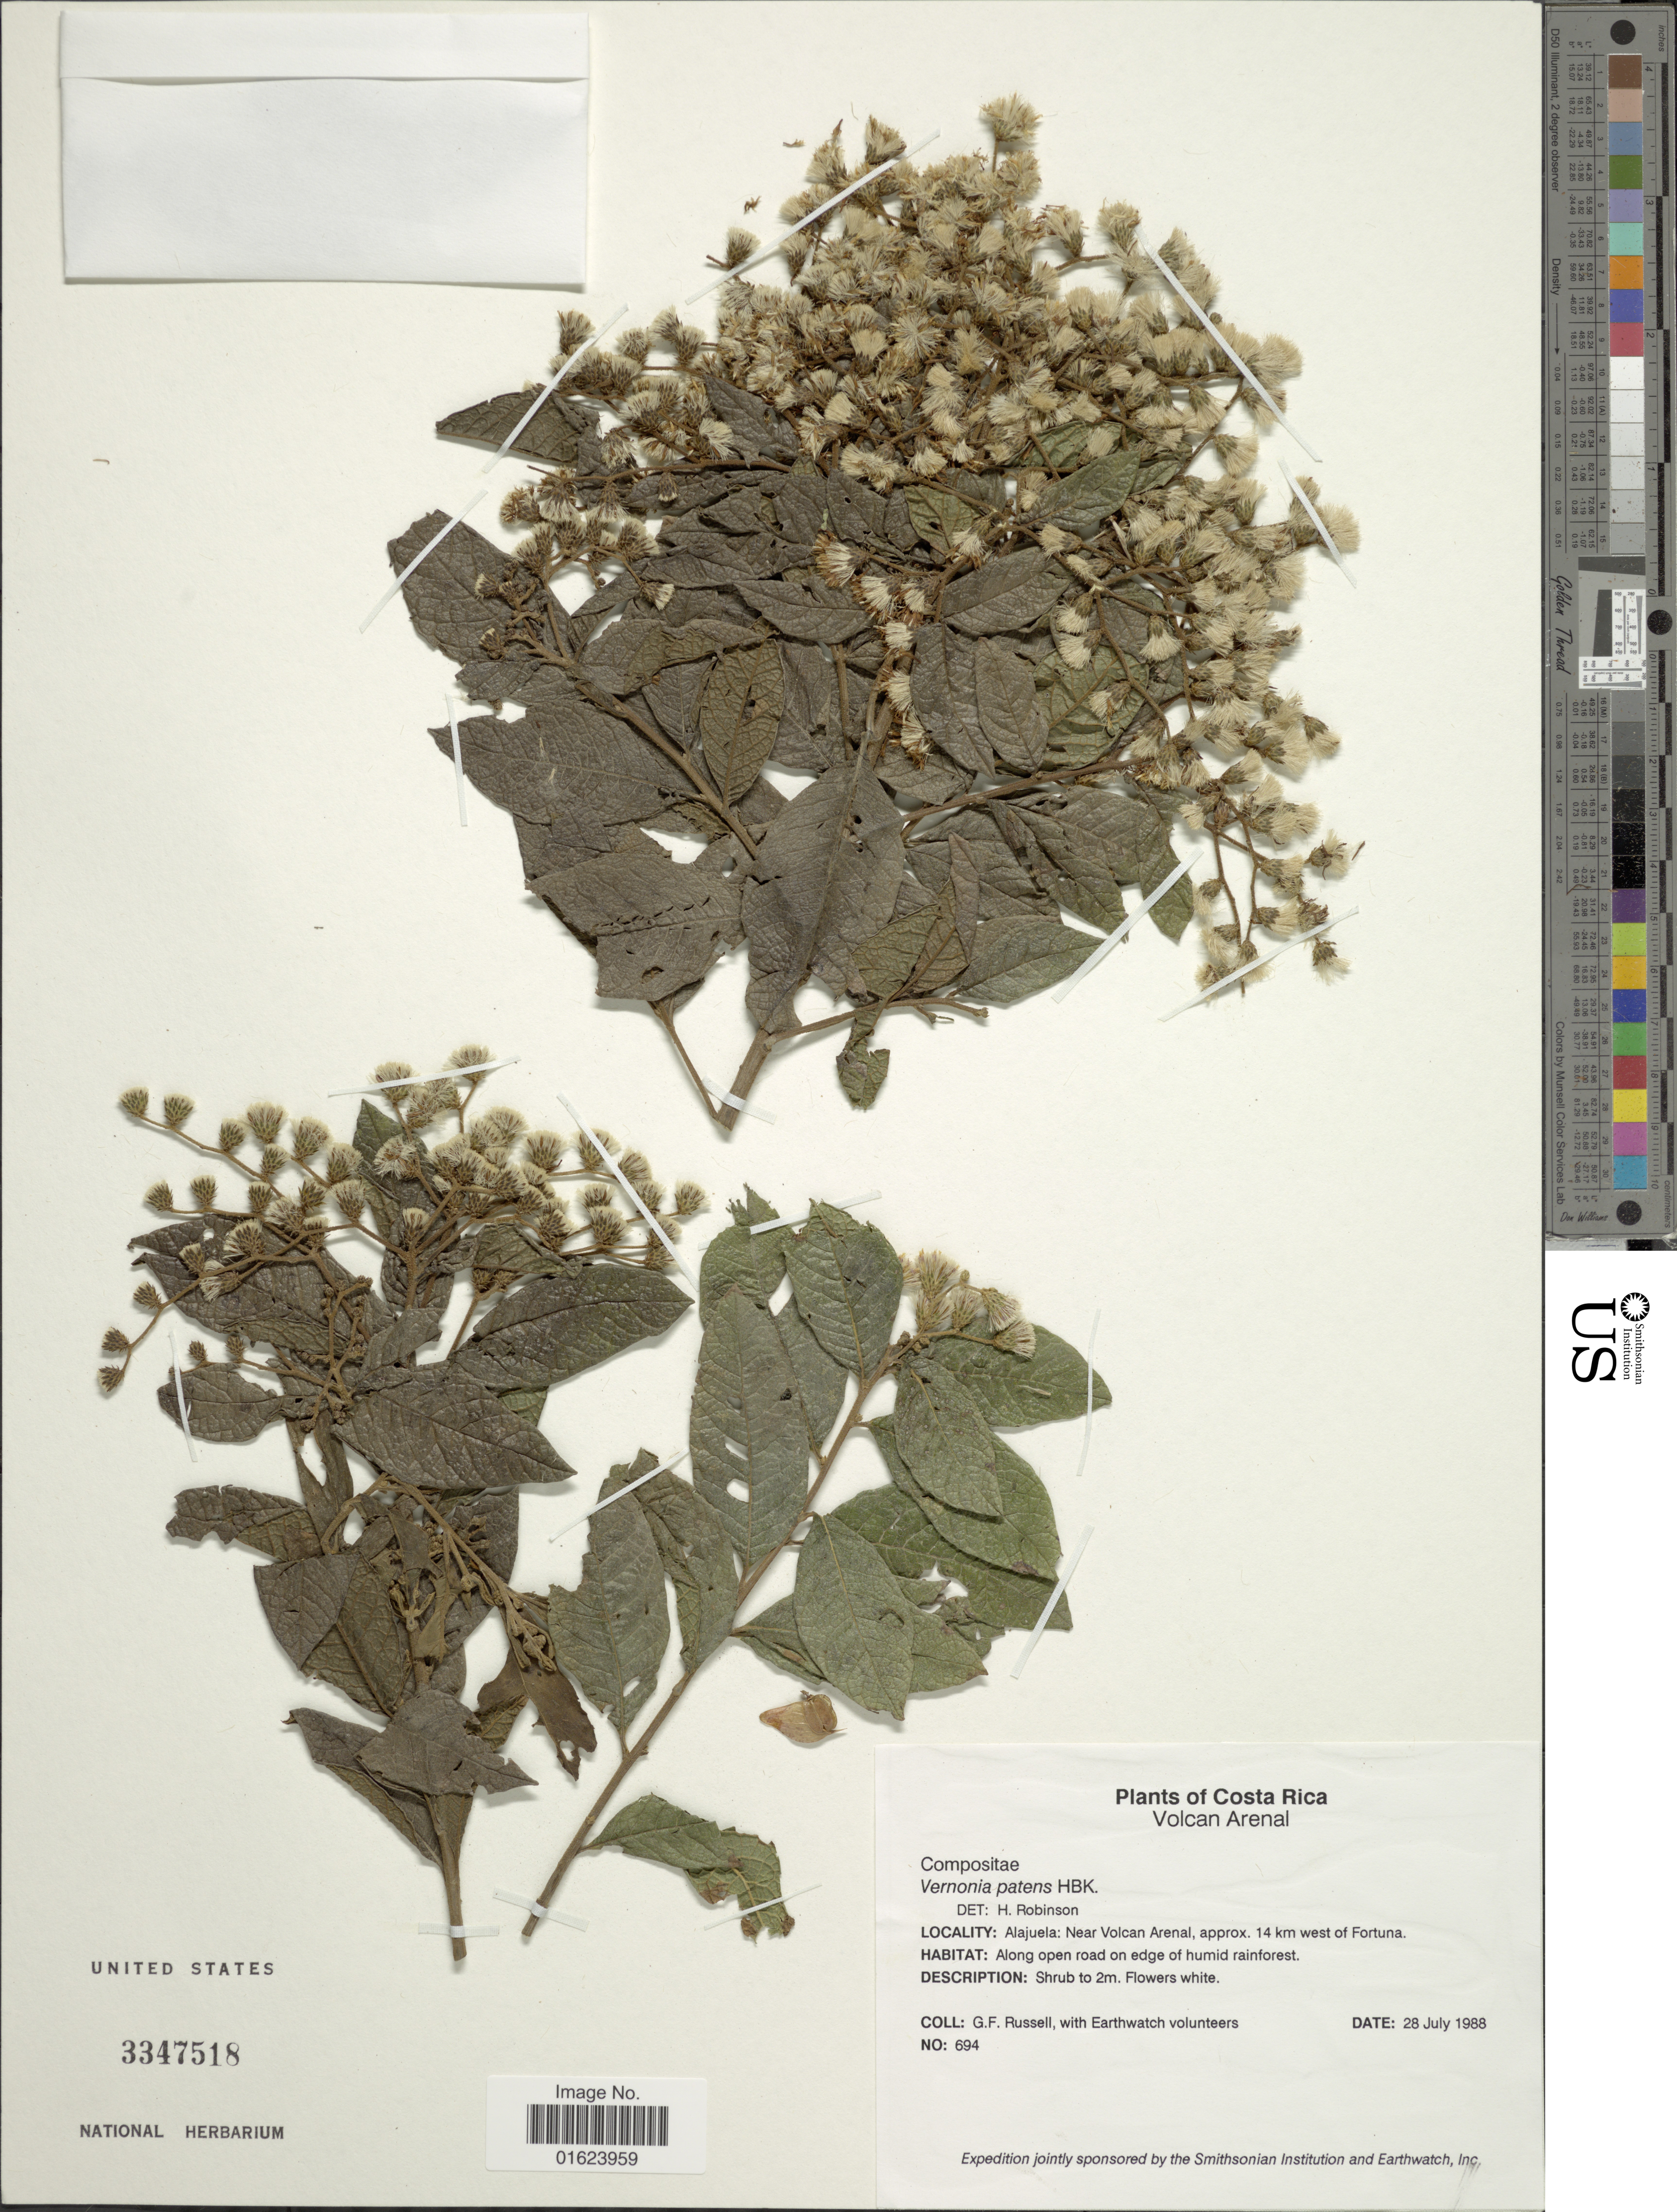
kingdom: Plantae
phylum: Tracheophyta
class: Magnoliopsida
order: Asterales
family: Asteraceae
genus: Vernonanthura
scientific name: Vernonanthura patens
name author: (Kunth) H. Rob.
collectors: G. Russell & Earthwatch Volunteers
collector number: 694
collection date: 1988-07-28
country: Costa Rica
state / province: Alajuela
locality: Alajuela: Near Volcan Arenal, approx, 14 km west of Fortuna.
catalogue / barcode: US 3347518